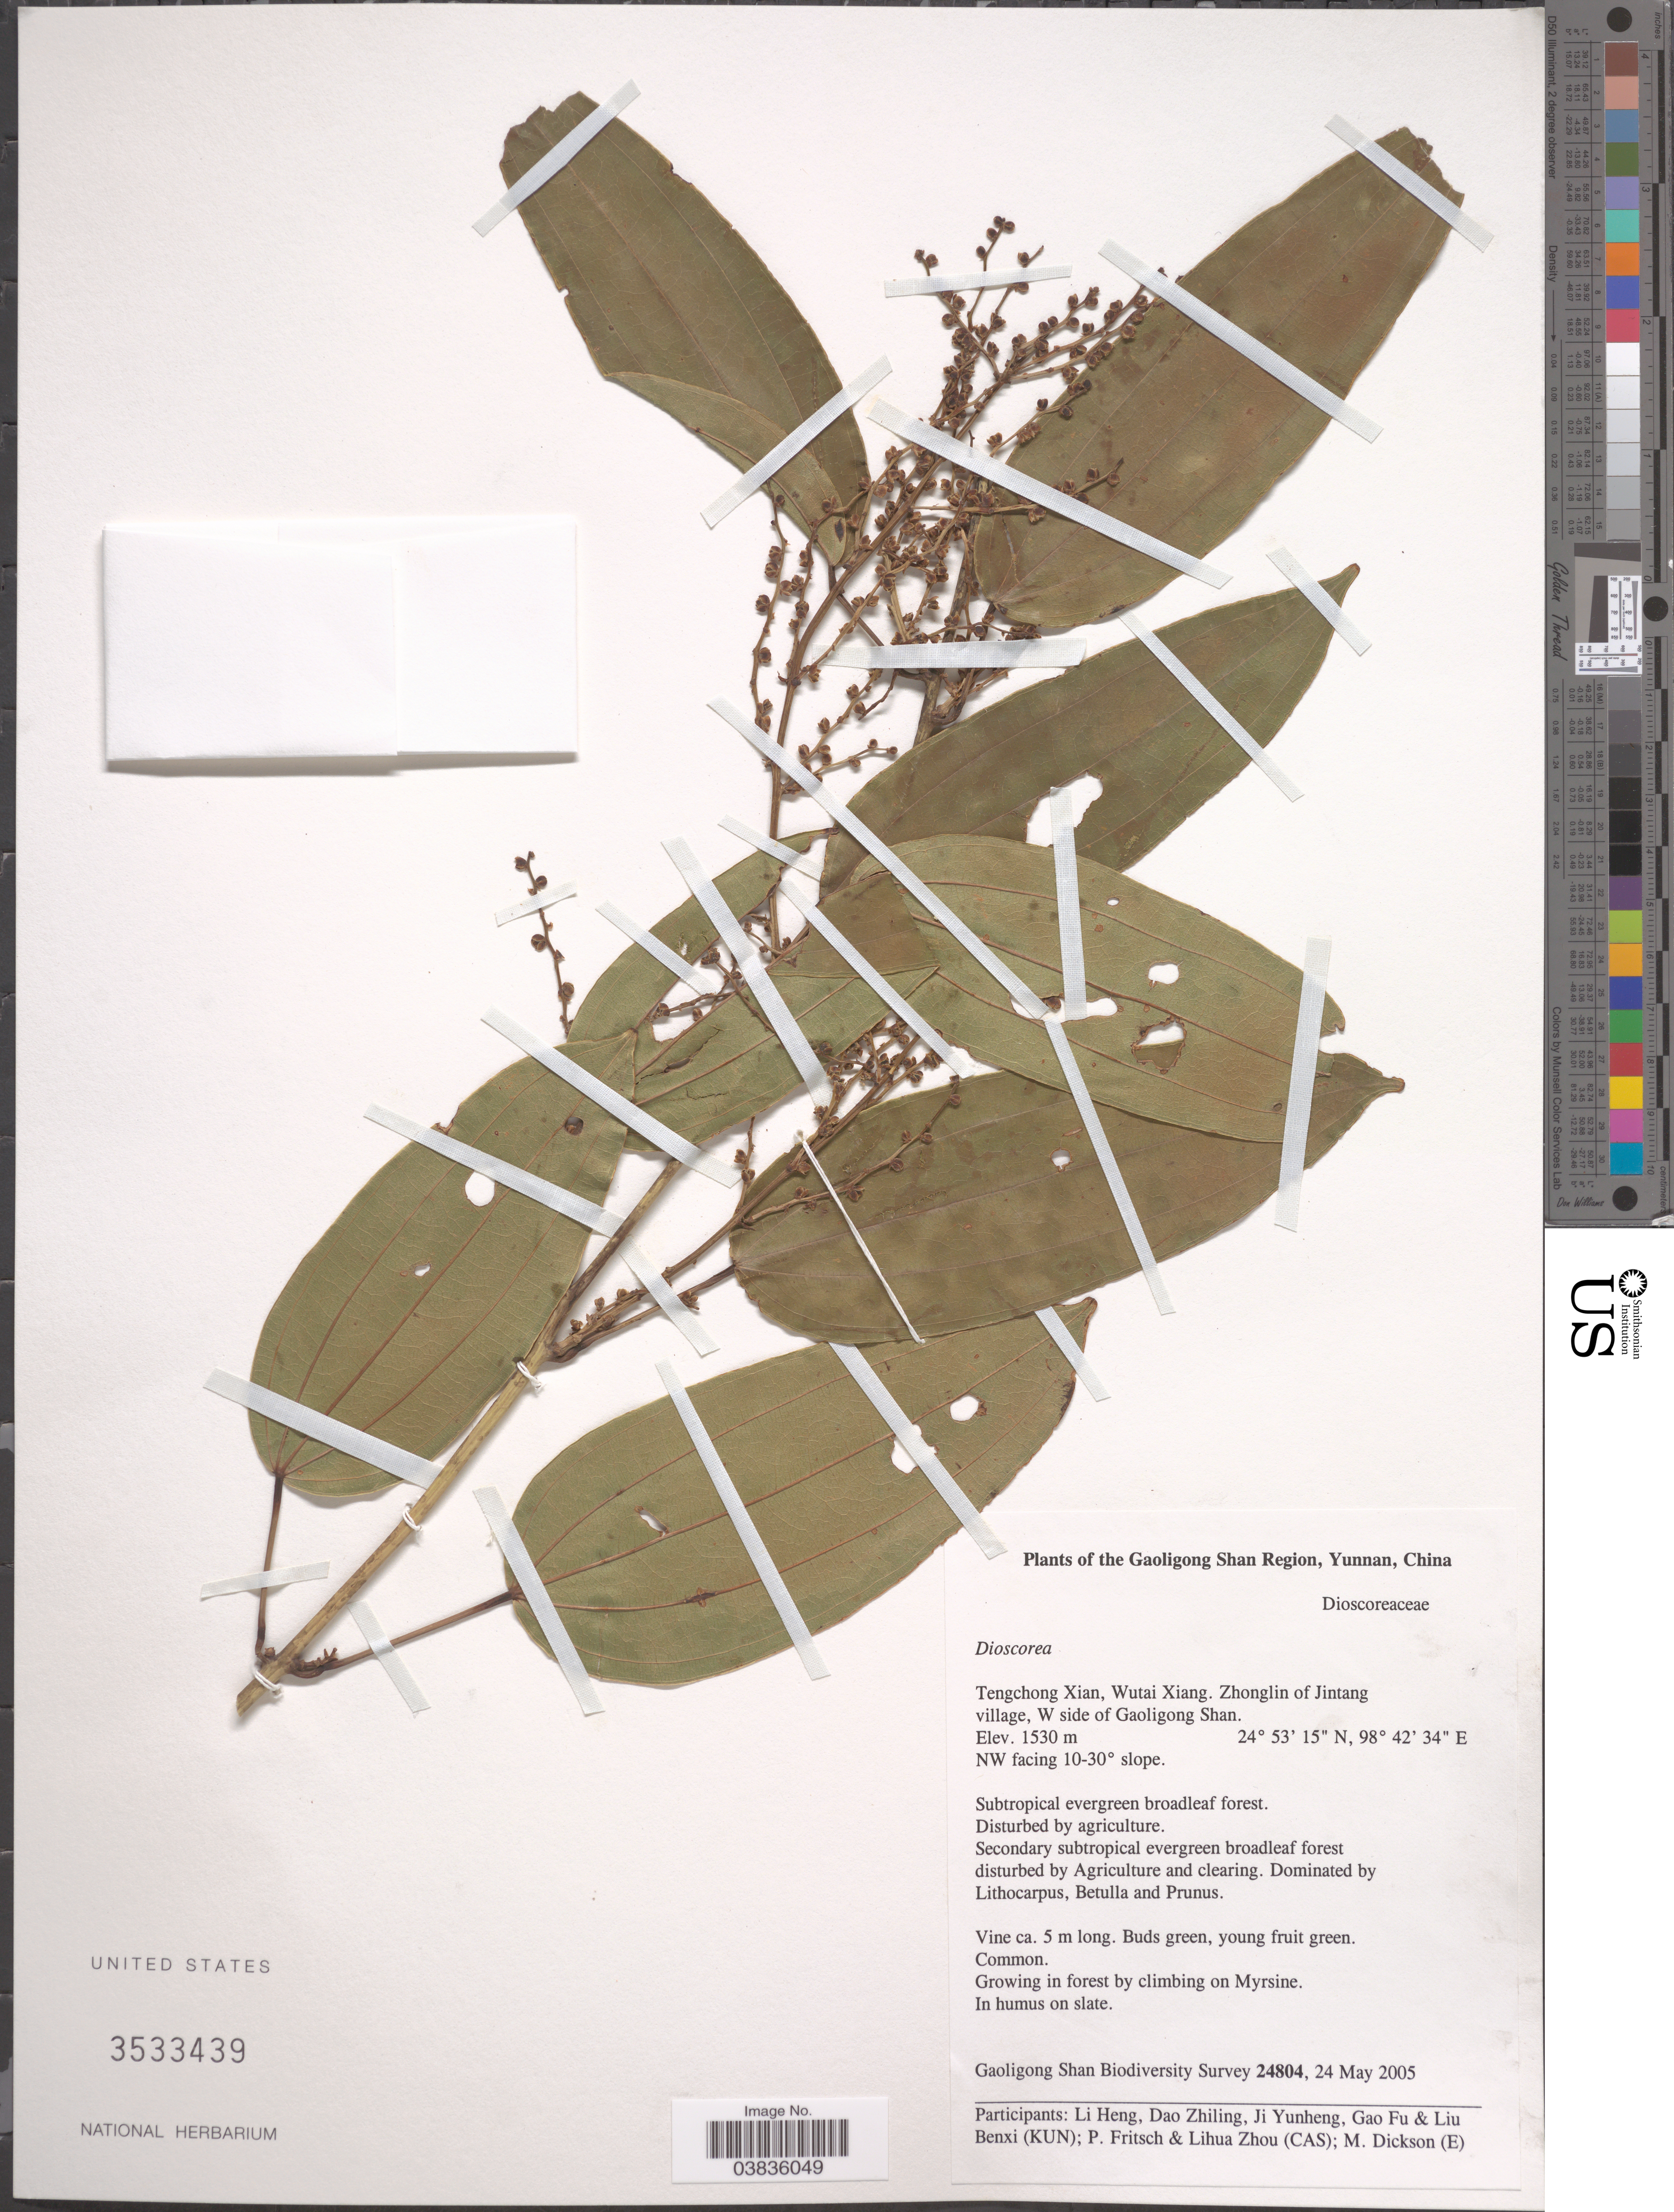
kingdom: Plantae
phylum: Tracheophyta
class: Liliopsida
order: Dioscoreales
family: Dioscoreaceae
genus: Dioscorea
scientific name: Dioscorea sp.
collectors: Gaoligong Shan Biodiversity Survey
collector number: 24804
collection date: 2005-05-24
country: China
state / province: Yunnan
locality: The Gaoligong Shan Region. Tengchong Xian, Wutai Xiang. Zhonglin of Jintang village, W side of Gaoligong Shan. NW facing 10-30º slope.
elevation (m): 1530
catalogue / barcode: US 3533439